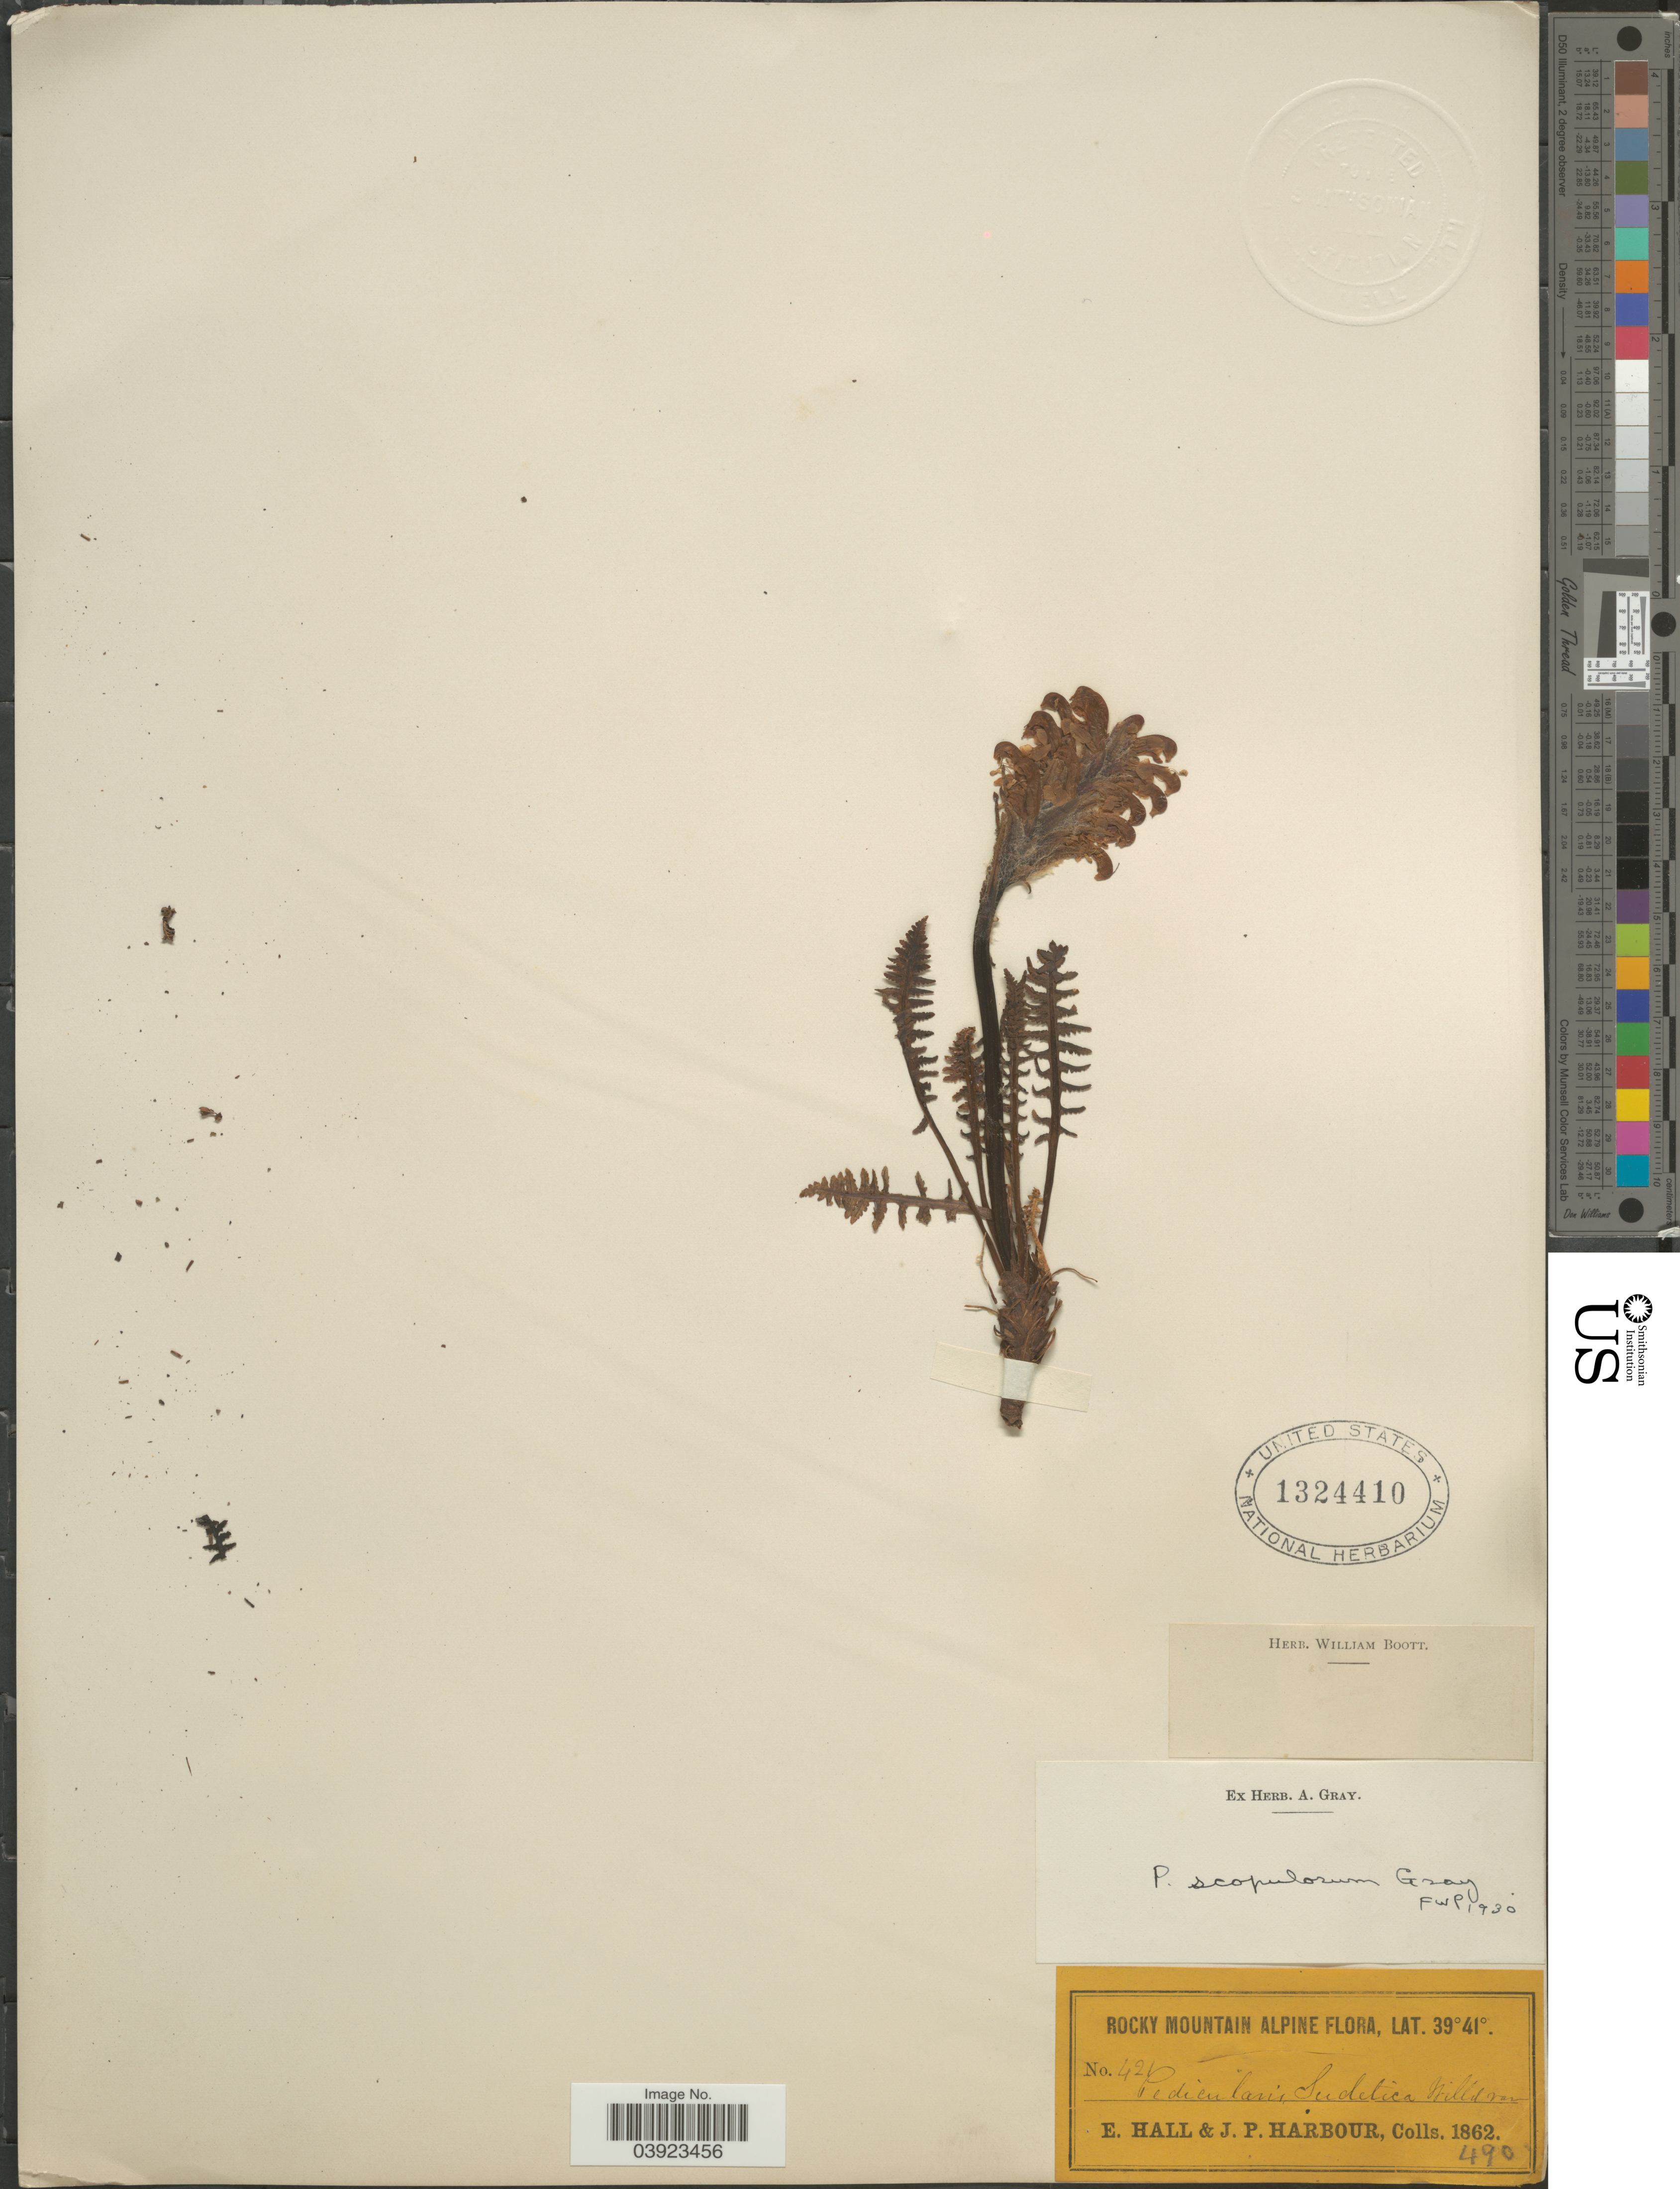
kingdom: Plantae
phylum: Tracheophyta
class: Magnoliopsida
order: Lamiales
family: Orobanchaceae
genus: Pedicularis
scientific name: Pedicularis scopulorum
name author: A. Gray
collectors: E. Hall & J. Harbour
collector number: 421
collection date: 1862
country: United States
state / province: Colorado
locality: Rocky Mountain Alpine.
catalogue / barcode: US 1324410